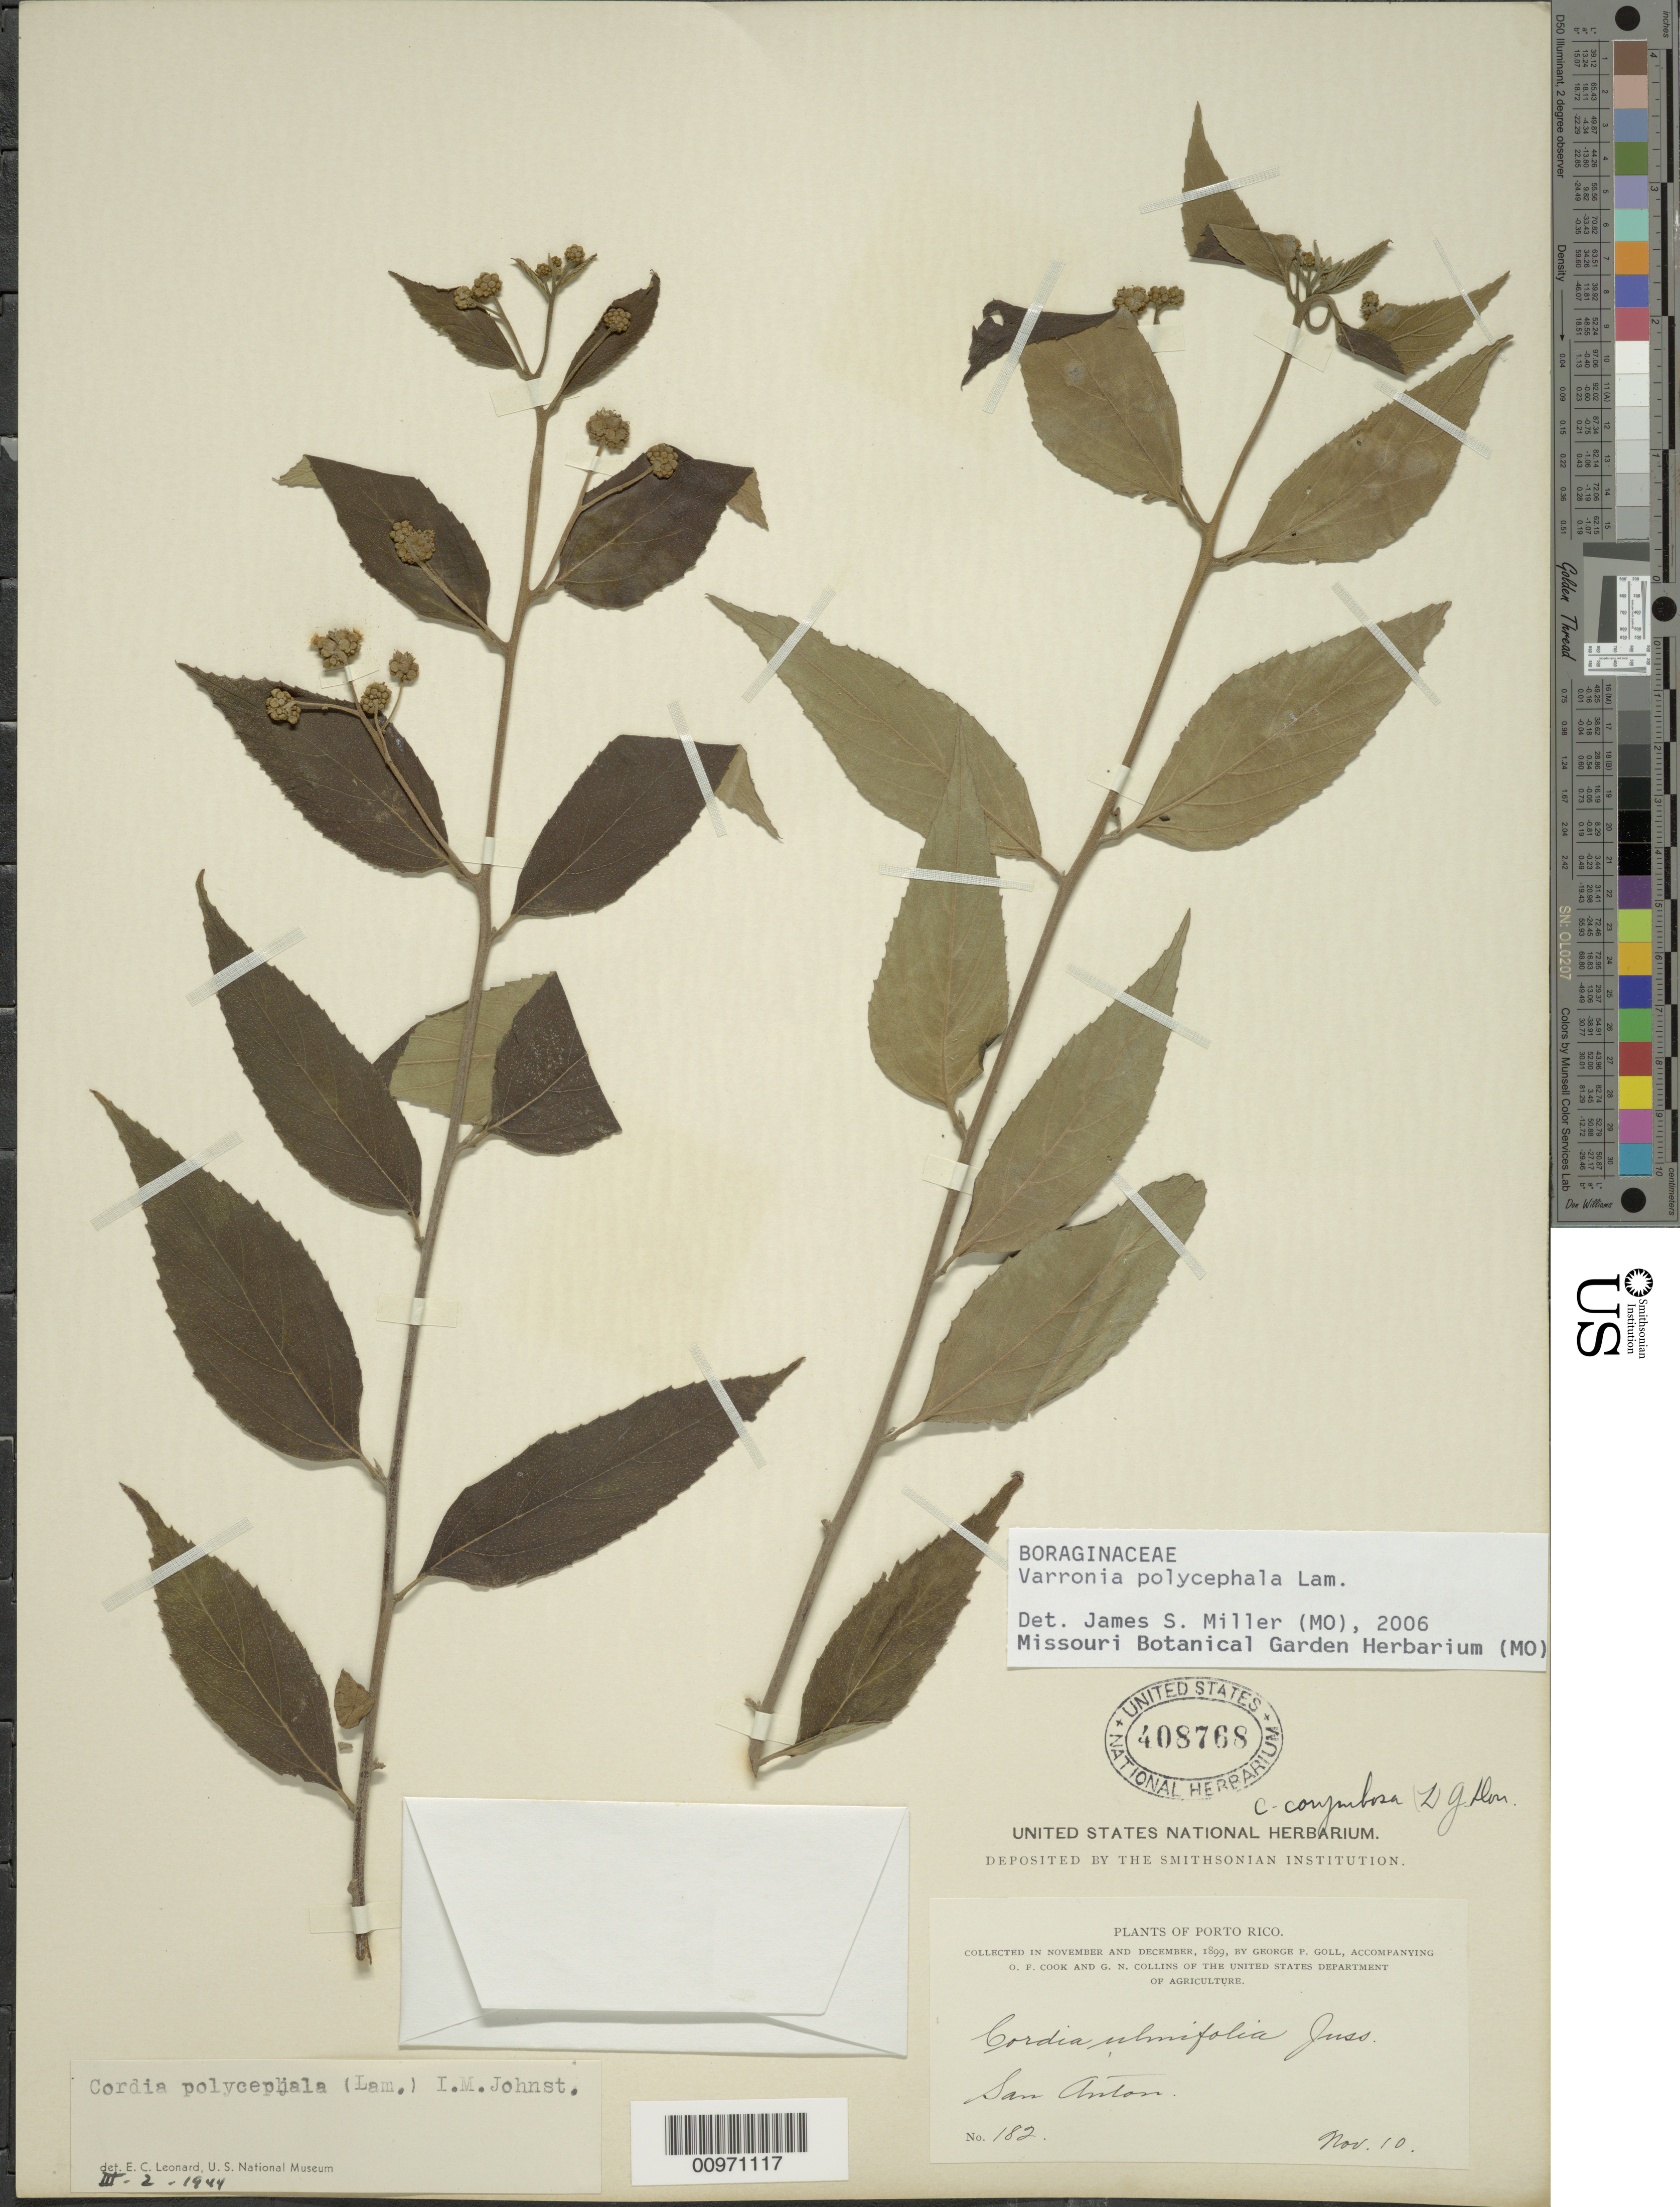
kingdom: Plantae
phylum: Tracheophyta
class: Magnoliopsida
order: Boraginales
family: Cordiaceae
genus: Varronia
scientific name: Varronia polycephala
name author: Lam.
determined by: Miller, James S., (MO), Missouri Botanical Garden (UNITED STATES)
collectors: G. Goll, O. F. Cook & G. N. Collins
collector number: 182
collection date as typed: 10 Nov 1899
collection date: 1899-11-10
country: Puerto Rico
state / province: Ponce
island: Puerto Rico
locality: San Anton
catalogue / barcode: US 408768